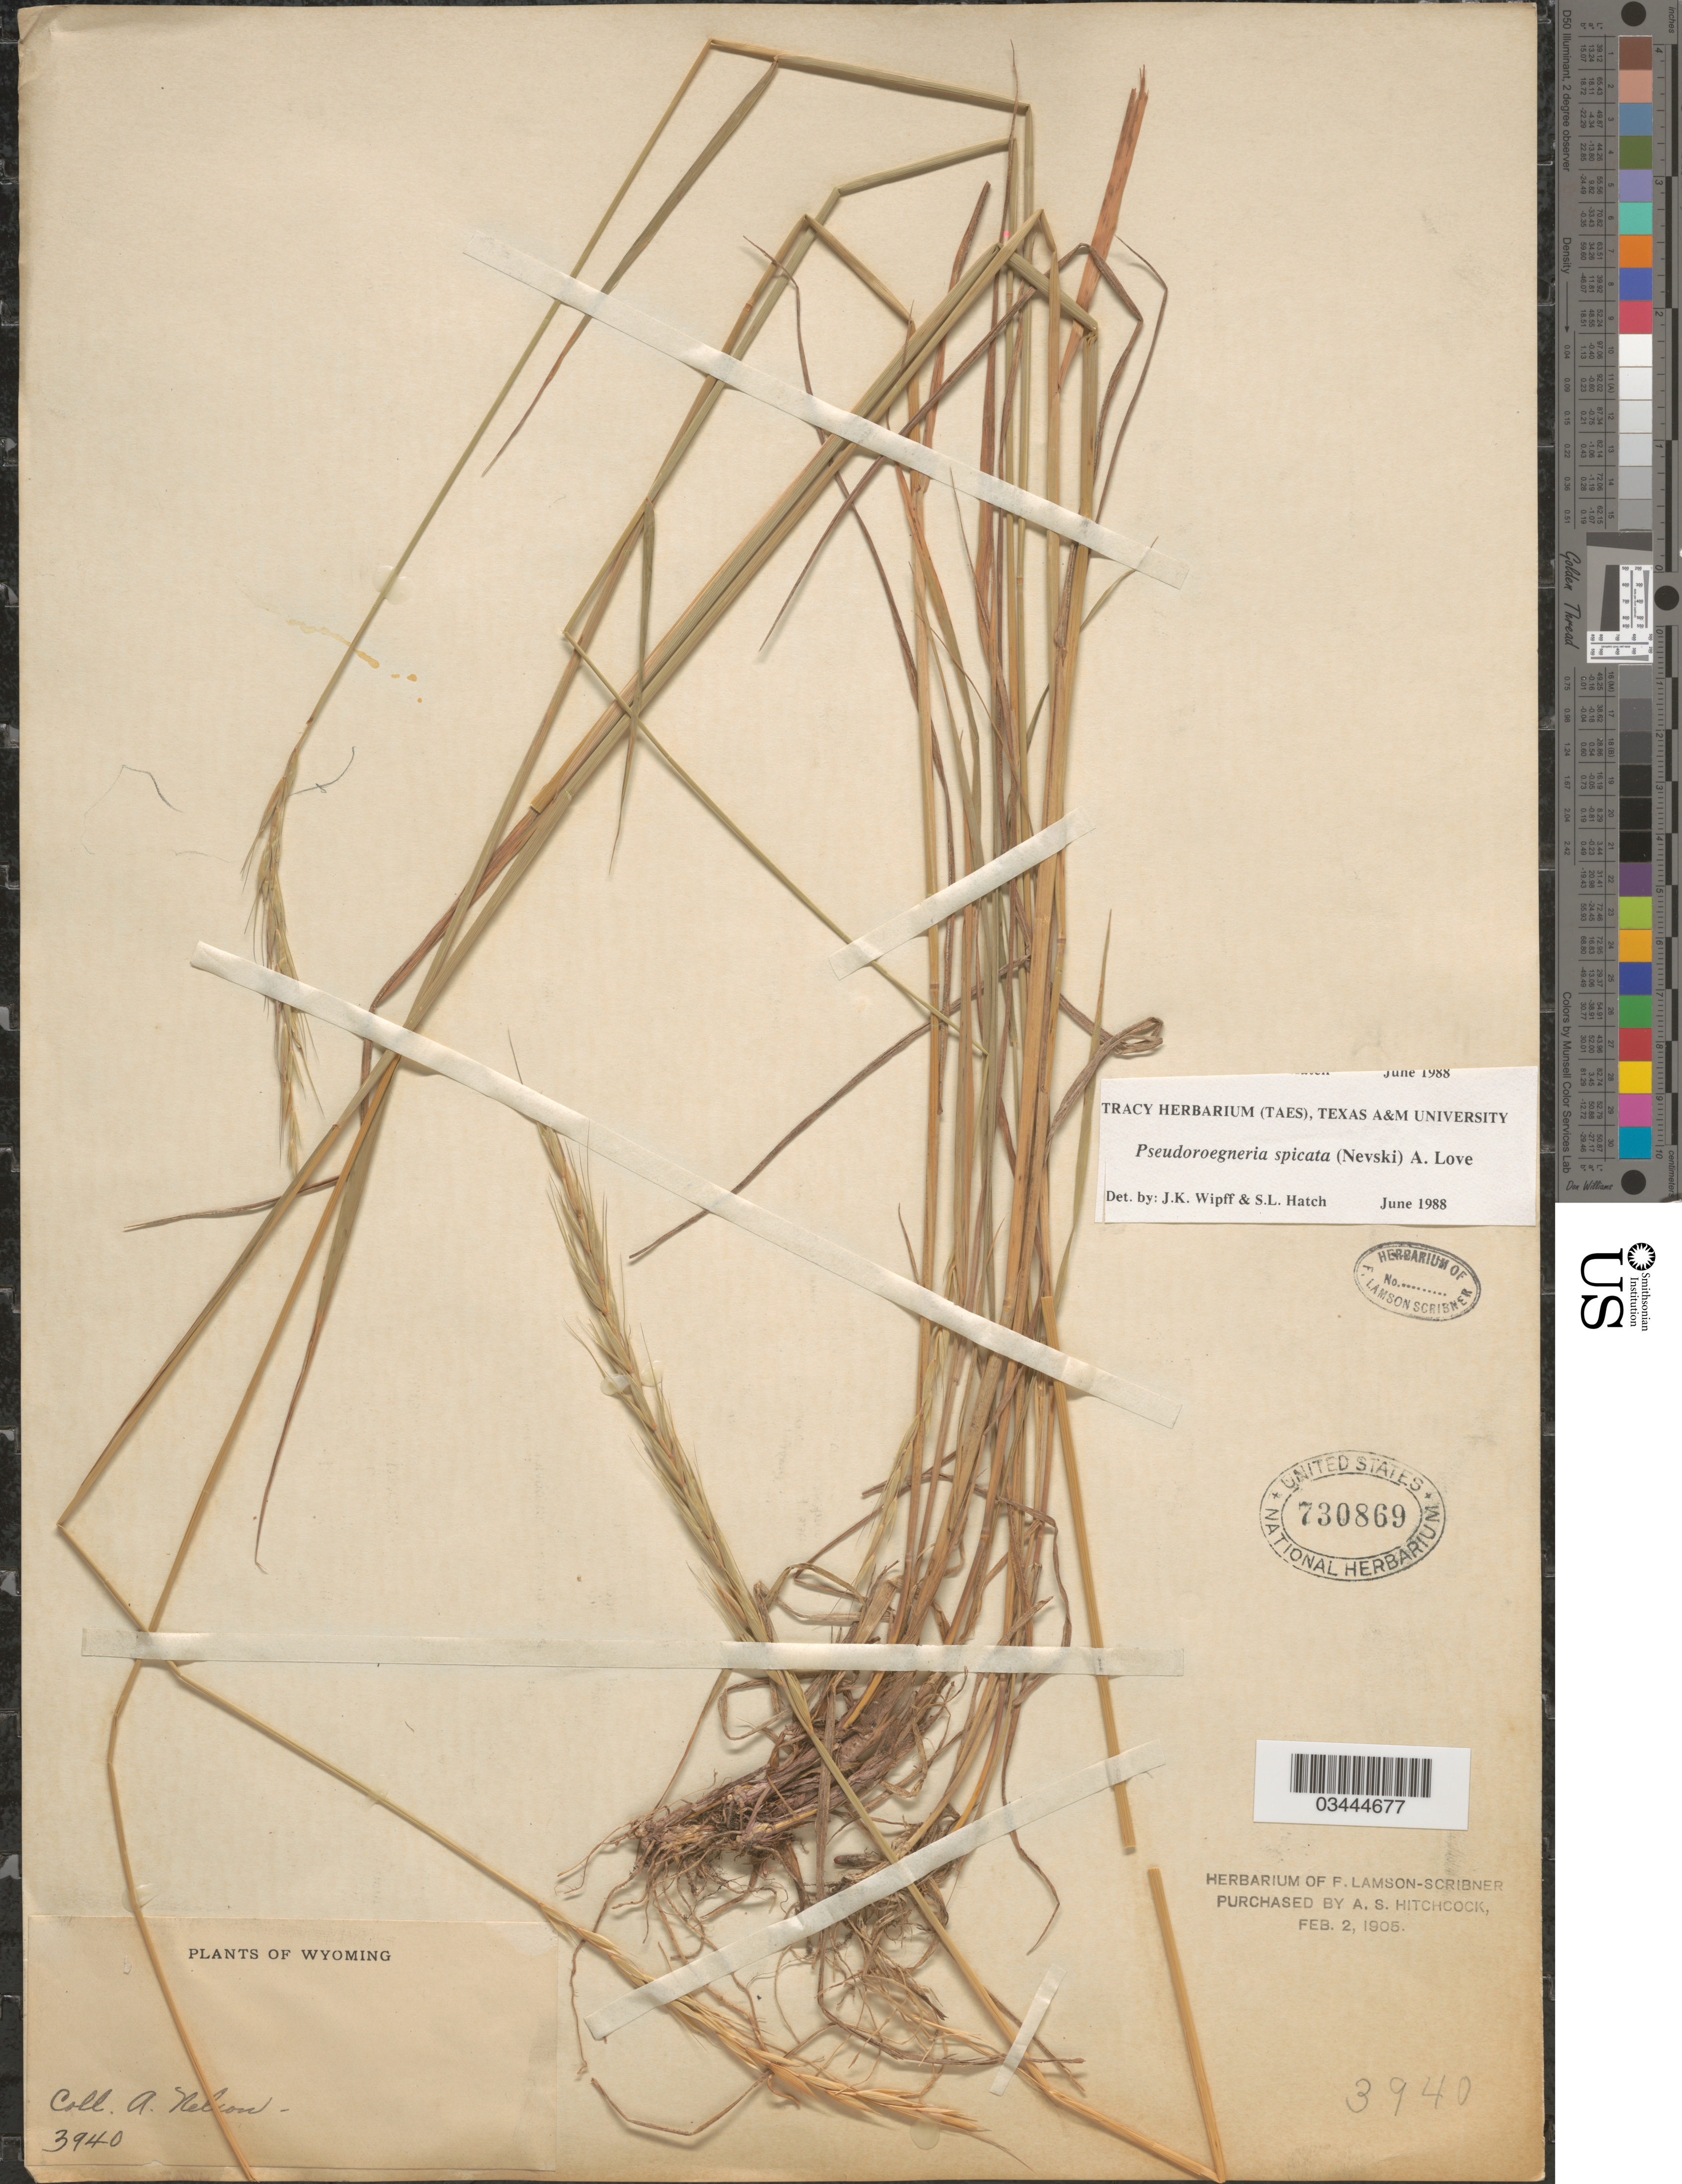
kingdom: Plantae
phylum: Tracheophyta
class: Liliopsida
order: Poales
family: Poaceae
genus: Pseudoroegneria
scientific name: Pseudoroegneria spicata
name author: (Pursh) Á. Löve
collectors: A. Nelson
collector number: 3940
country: United States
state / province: Wyoming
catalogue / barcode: US 730869